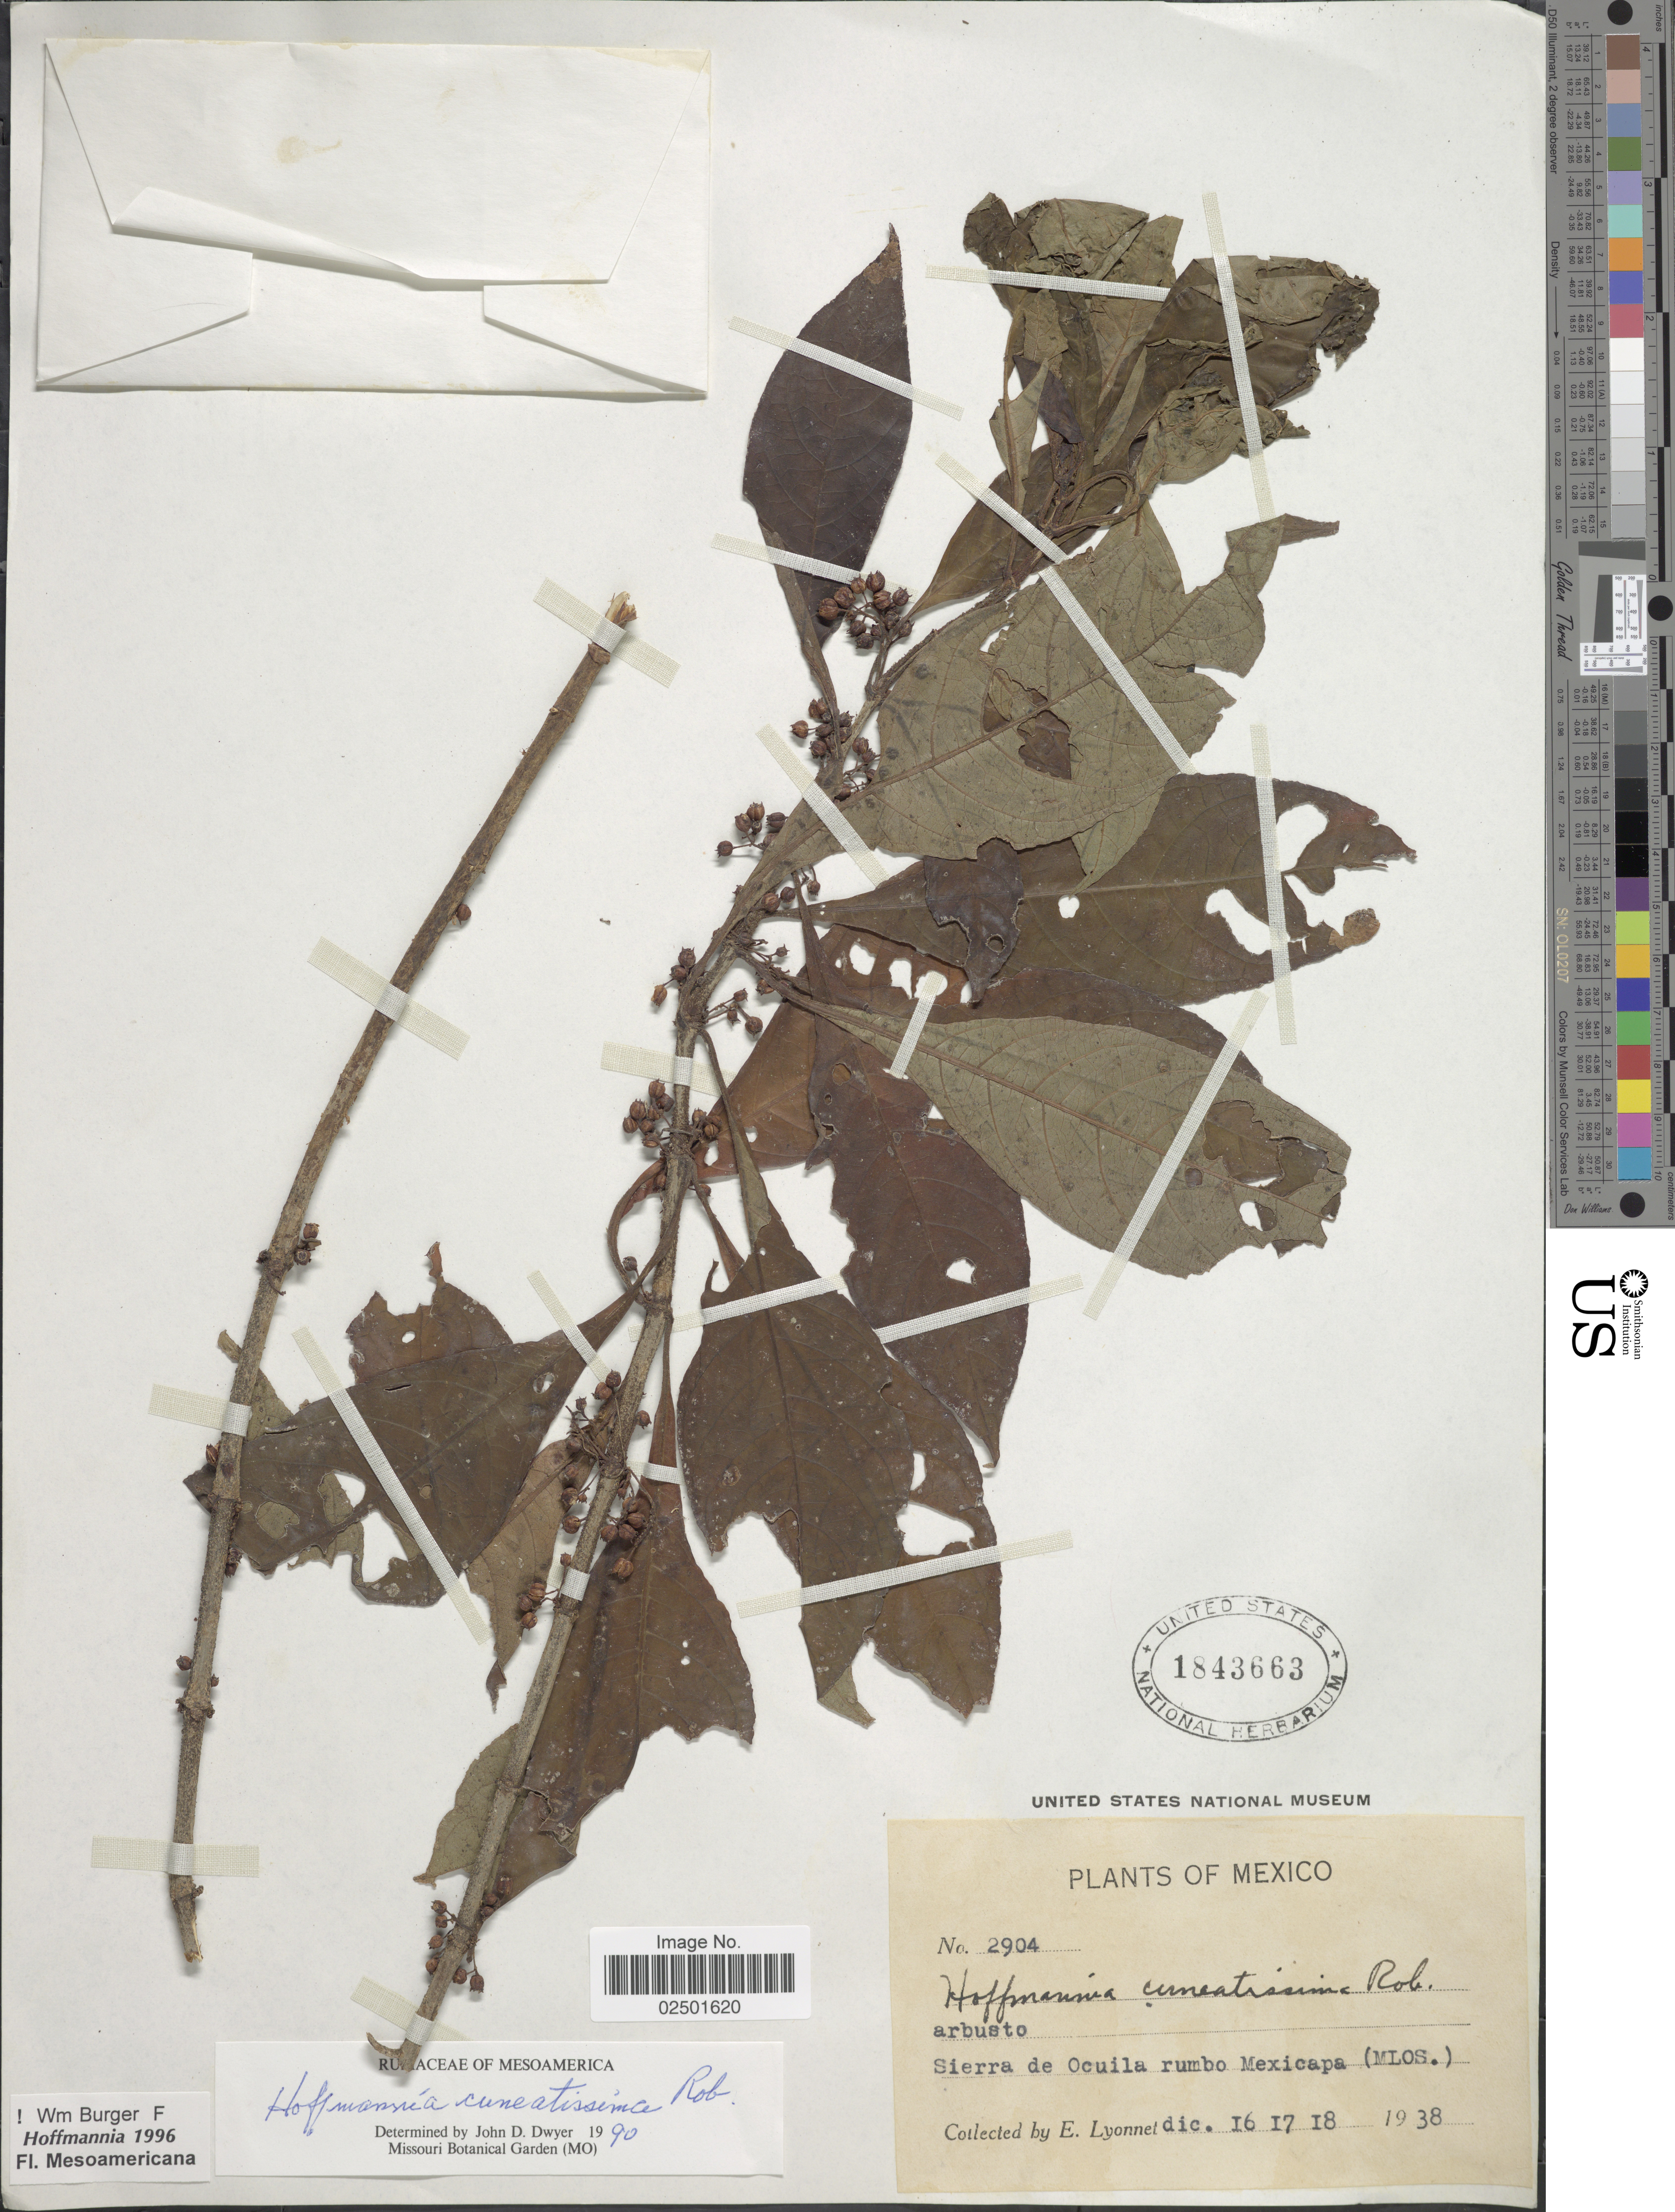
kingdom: Plantae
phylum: Tracheophyta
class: Magnoliopsida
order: Gentianales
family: Rubiaceae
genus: Hoffmannia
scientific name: Hoffmannia cuneatissima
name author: B.L. Rob.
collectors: E. Lyonnet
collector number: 2904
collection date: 1938-12-16/1938-12-18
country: Mexico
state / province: Morelos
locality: Arbusto, Sierra de Ocuila rumbo Mexicapa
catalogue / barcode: US 1843663